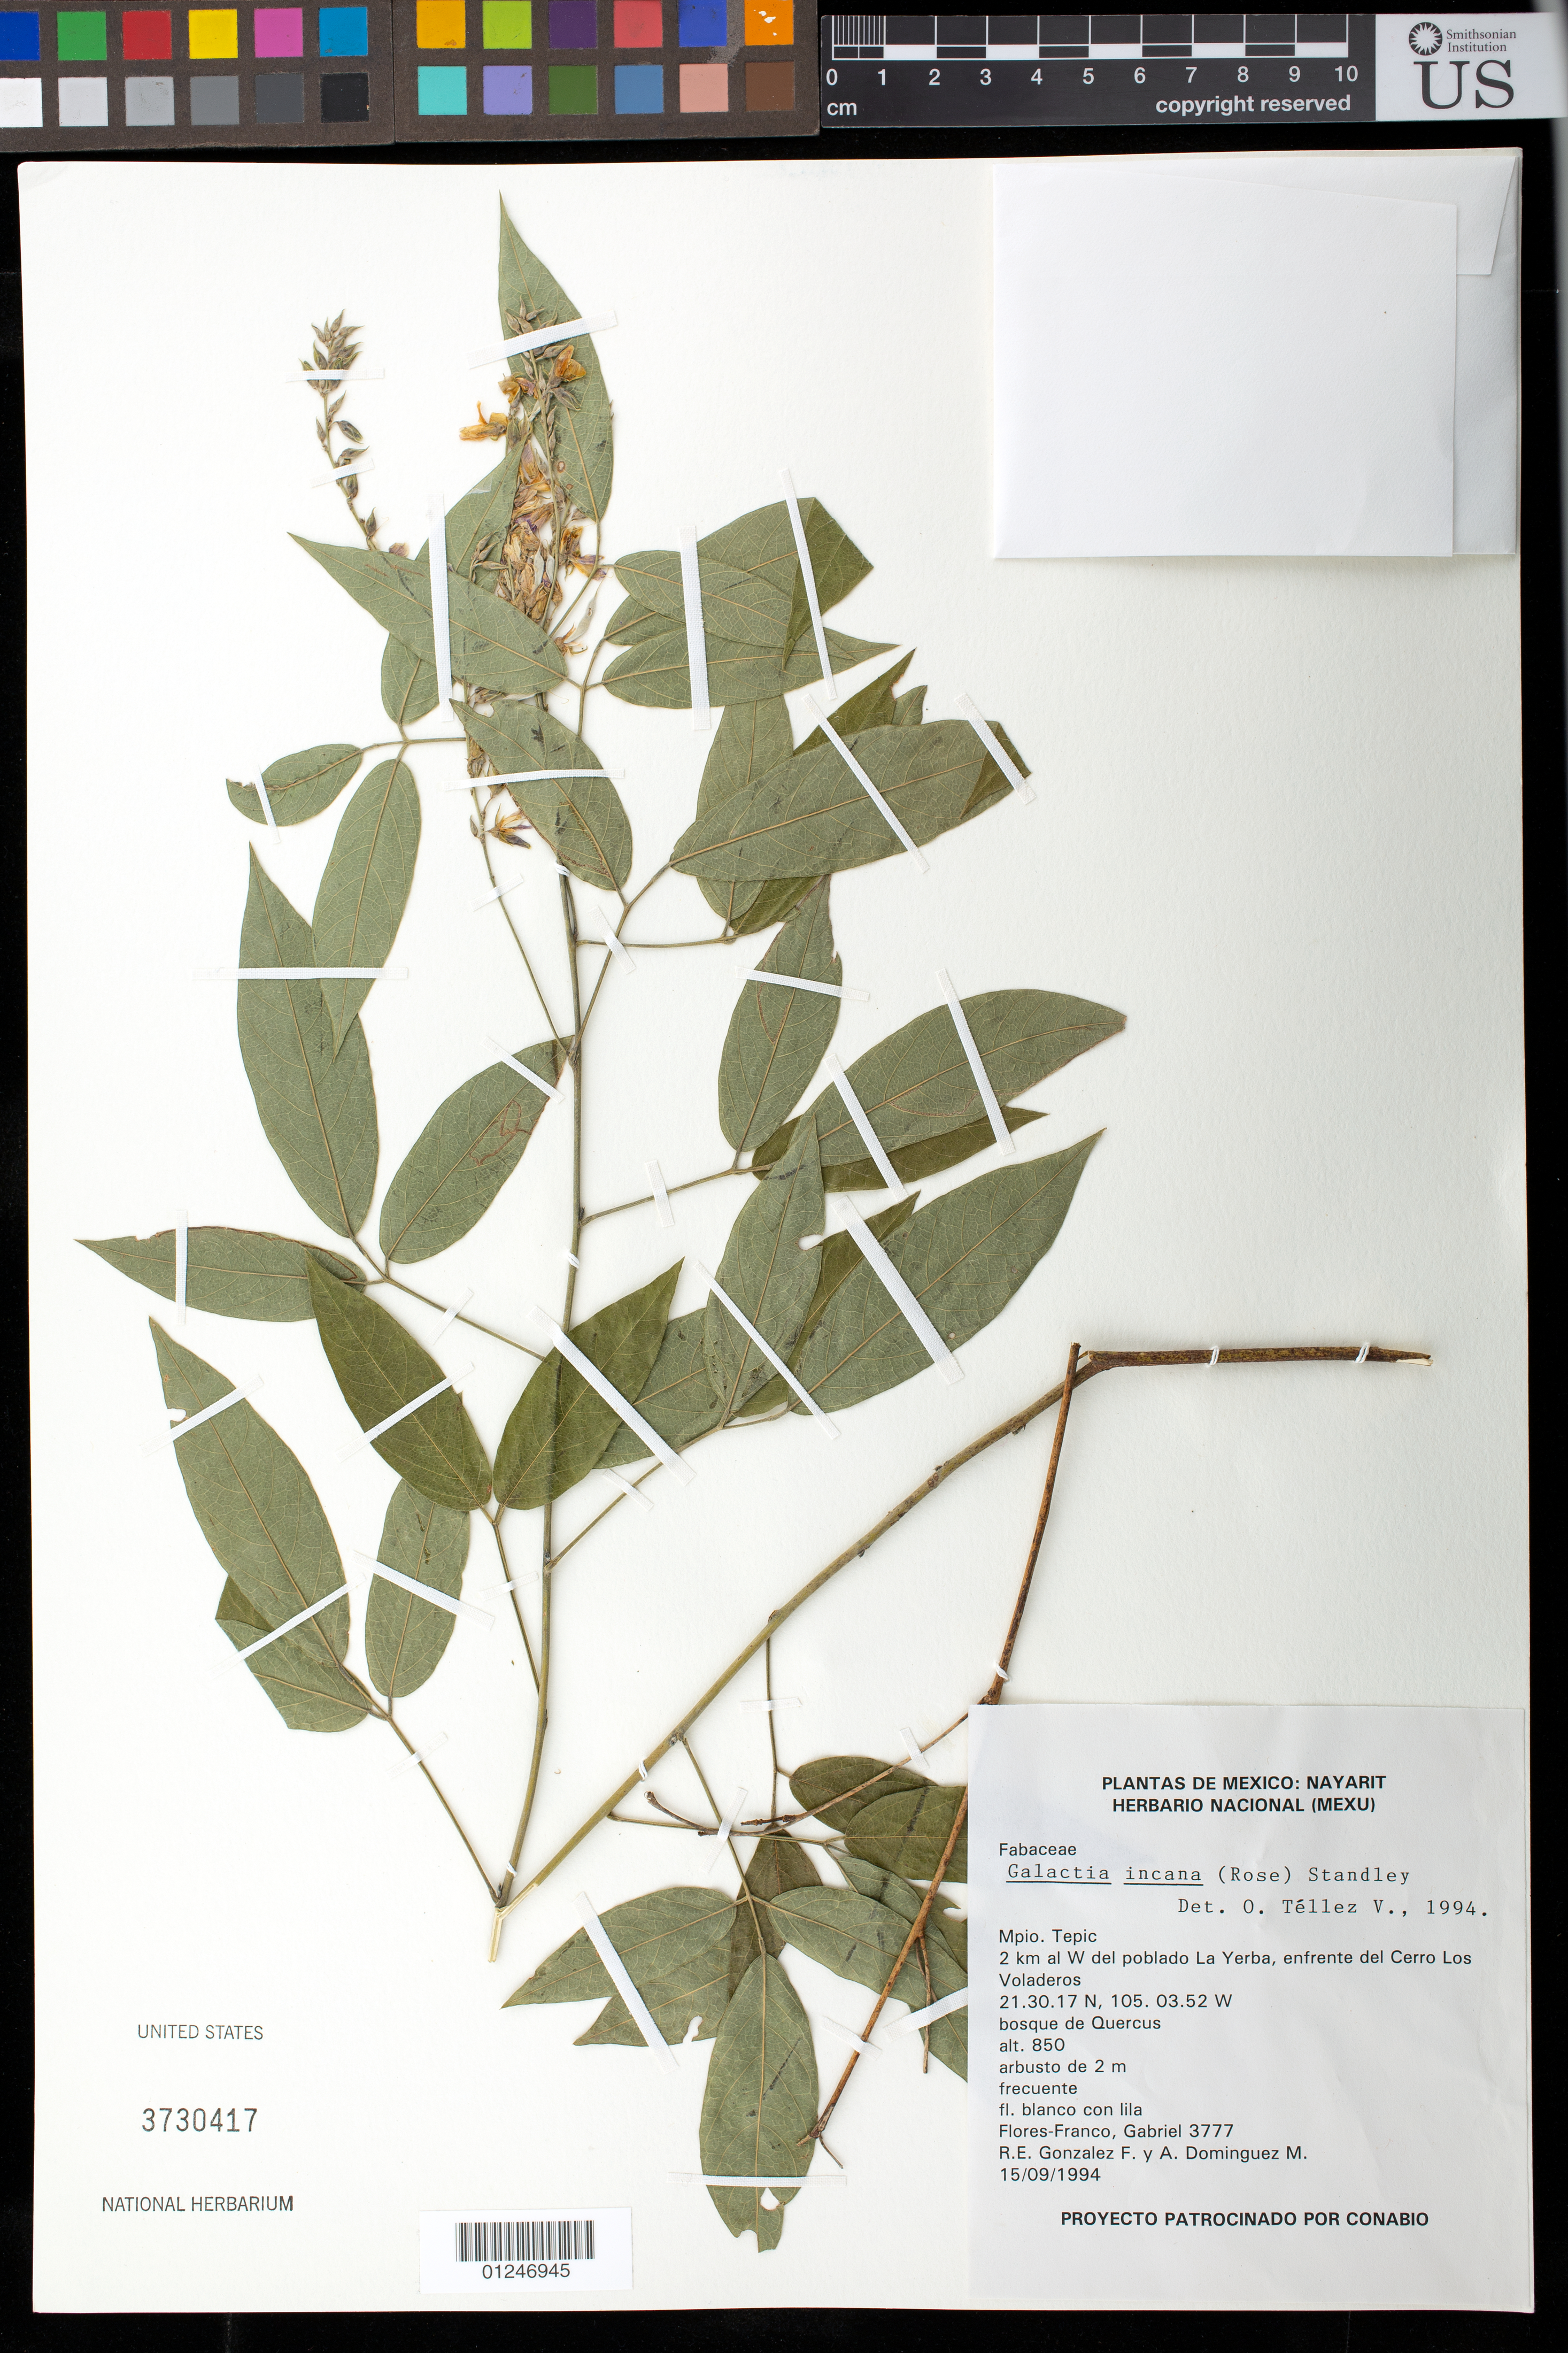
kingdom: Plantae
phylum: Tracheophyta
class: Magnoliopsida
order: Fabales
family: Fabaceae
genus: Galactia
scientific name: Galactia incana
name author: (Rose) Standl.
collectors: R. E. Gonzalez F. & A. Dominguez M.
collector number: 3777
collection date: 1994-09-15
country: Mexico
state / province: Nayarit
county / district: Tepic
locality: Mpio. Tepic: 2 km al W del poblado La Yerba, enfrente del Cerro Los Voladeros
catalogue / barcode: US 3730417